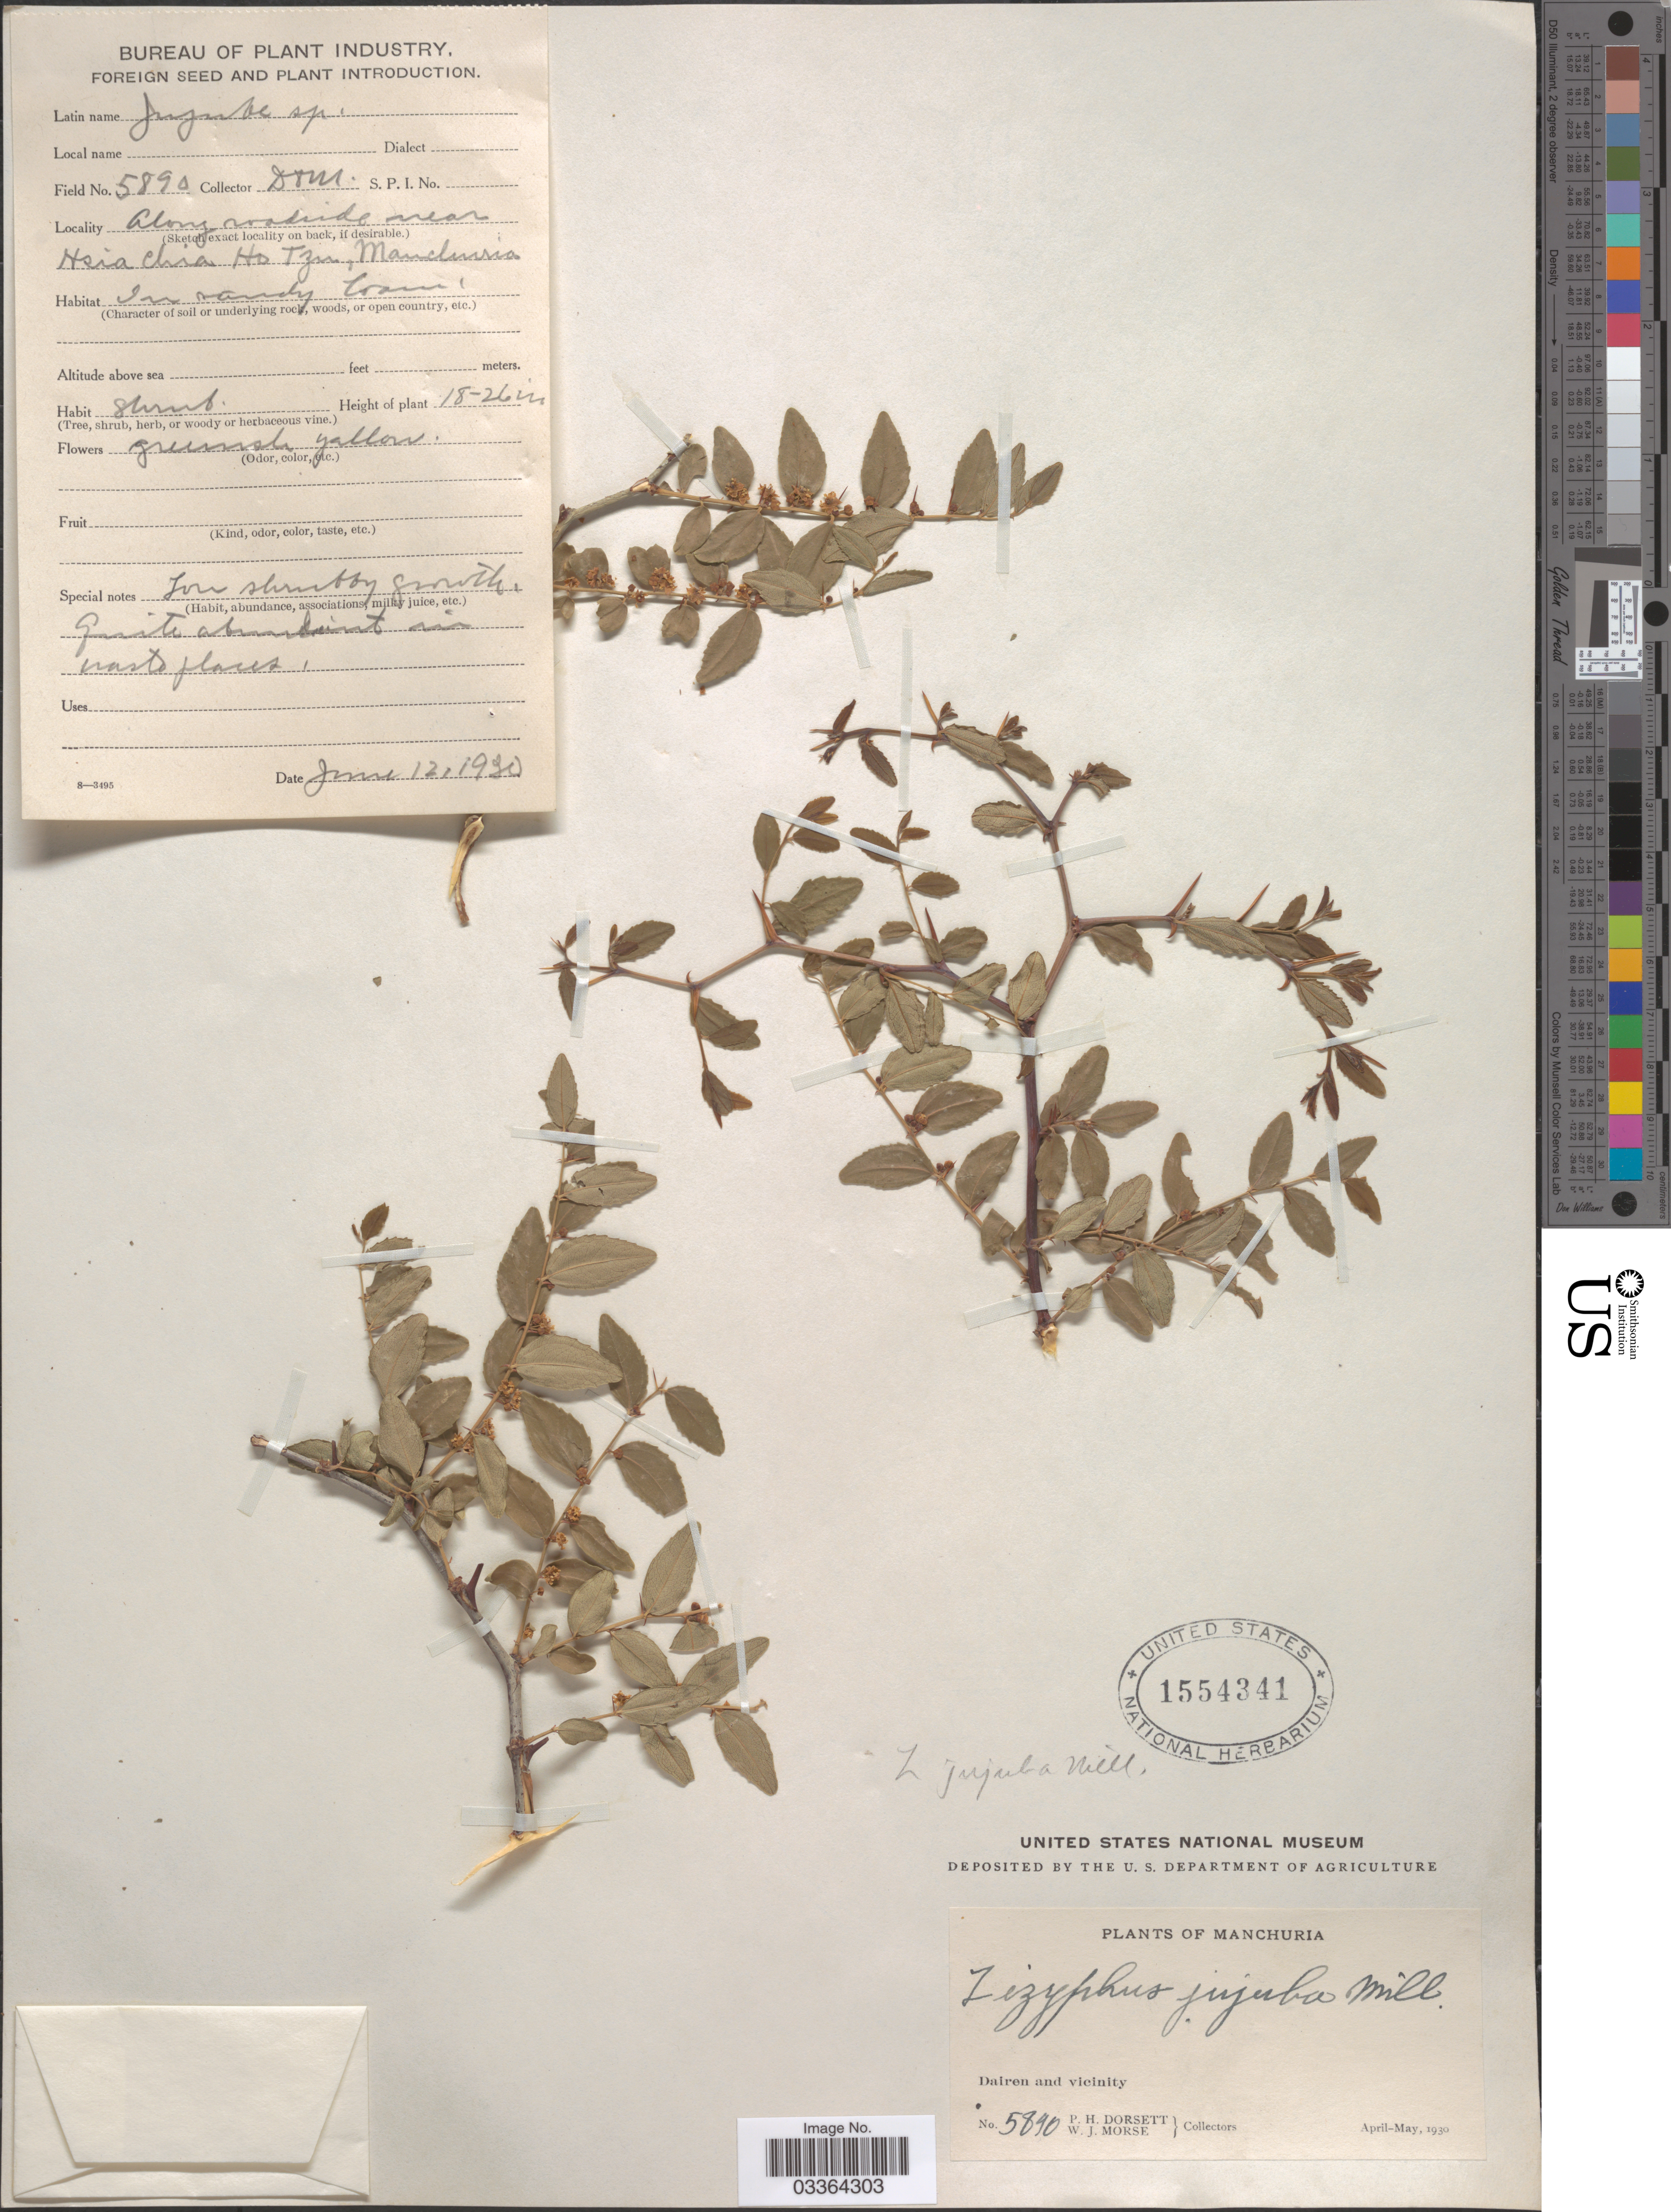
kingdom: Plantae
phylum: Tracheophyta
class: Magnoliopsida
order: Rosales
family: Rhamnaceae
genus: Ziziphus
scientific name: Ziziphus jujuba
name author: Mill.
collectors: P. H. Dorsett & W. J. Morse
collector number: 5890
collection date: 1930-06-12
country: China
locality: Manchuria, Dairen and vicinity, along roadside near Hsia chia Ho Tzu.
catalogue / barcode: US 1554341